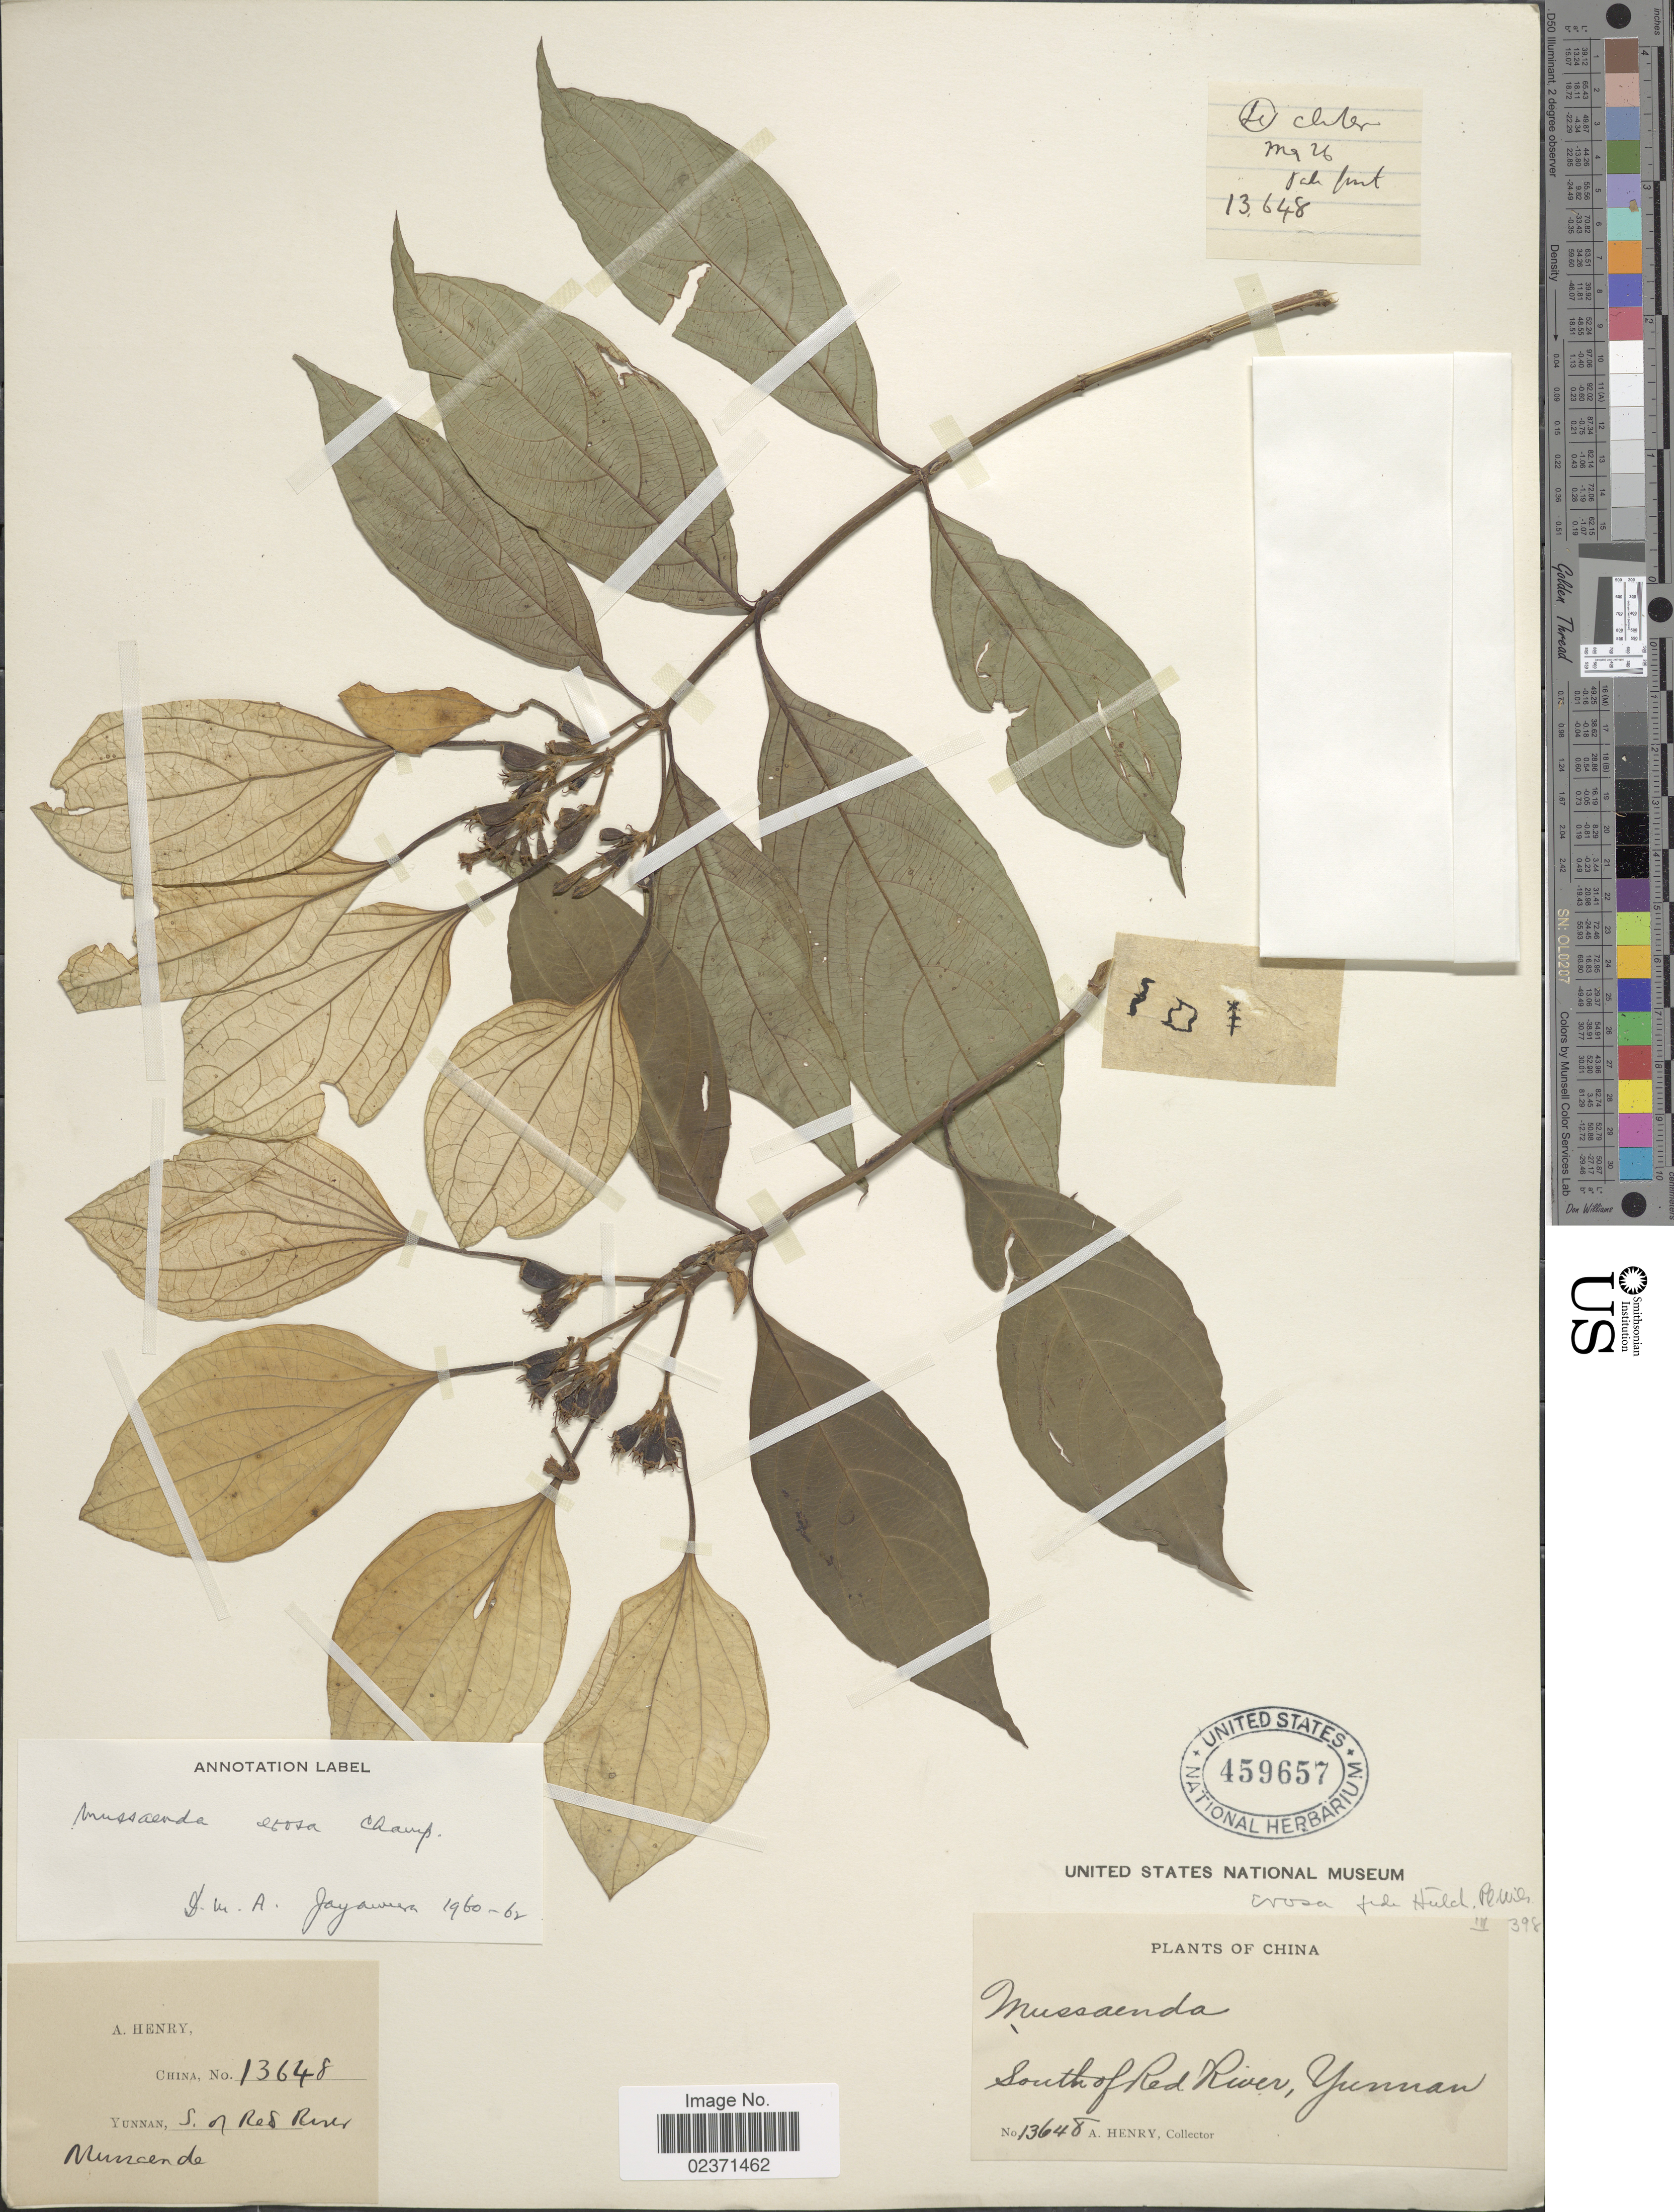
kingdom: Plantae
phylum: Tracheophyta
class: Magnoliopsida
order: Gentianales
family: Rubiaceae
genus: Mussaenda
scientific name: Mussaenda erosa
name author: Champ. ex Benth.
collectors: A. Henry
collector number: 13648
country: China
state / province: Yunnan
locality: South of Red River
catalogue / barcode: US 459657